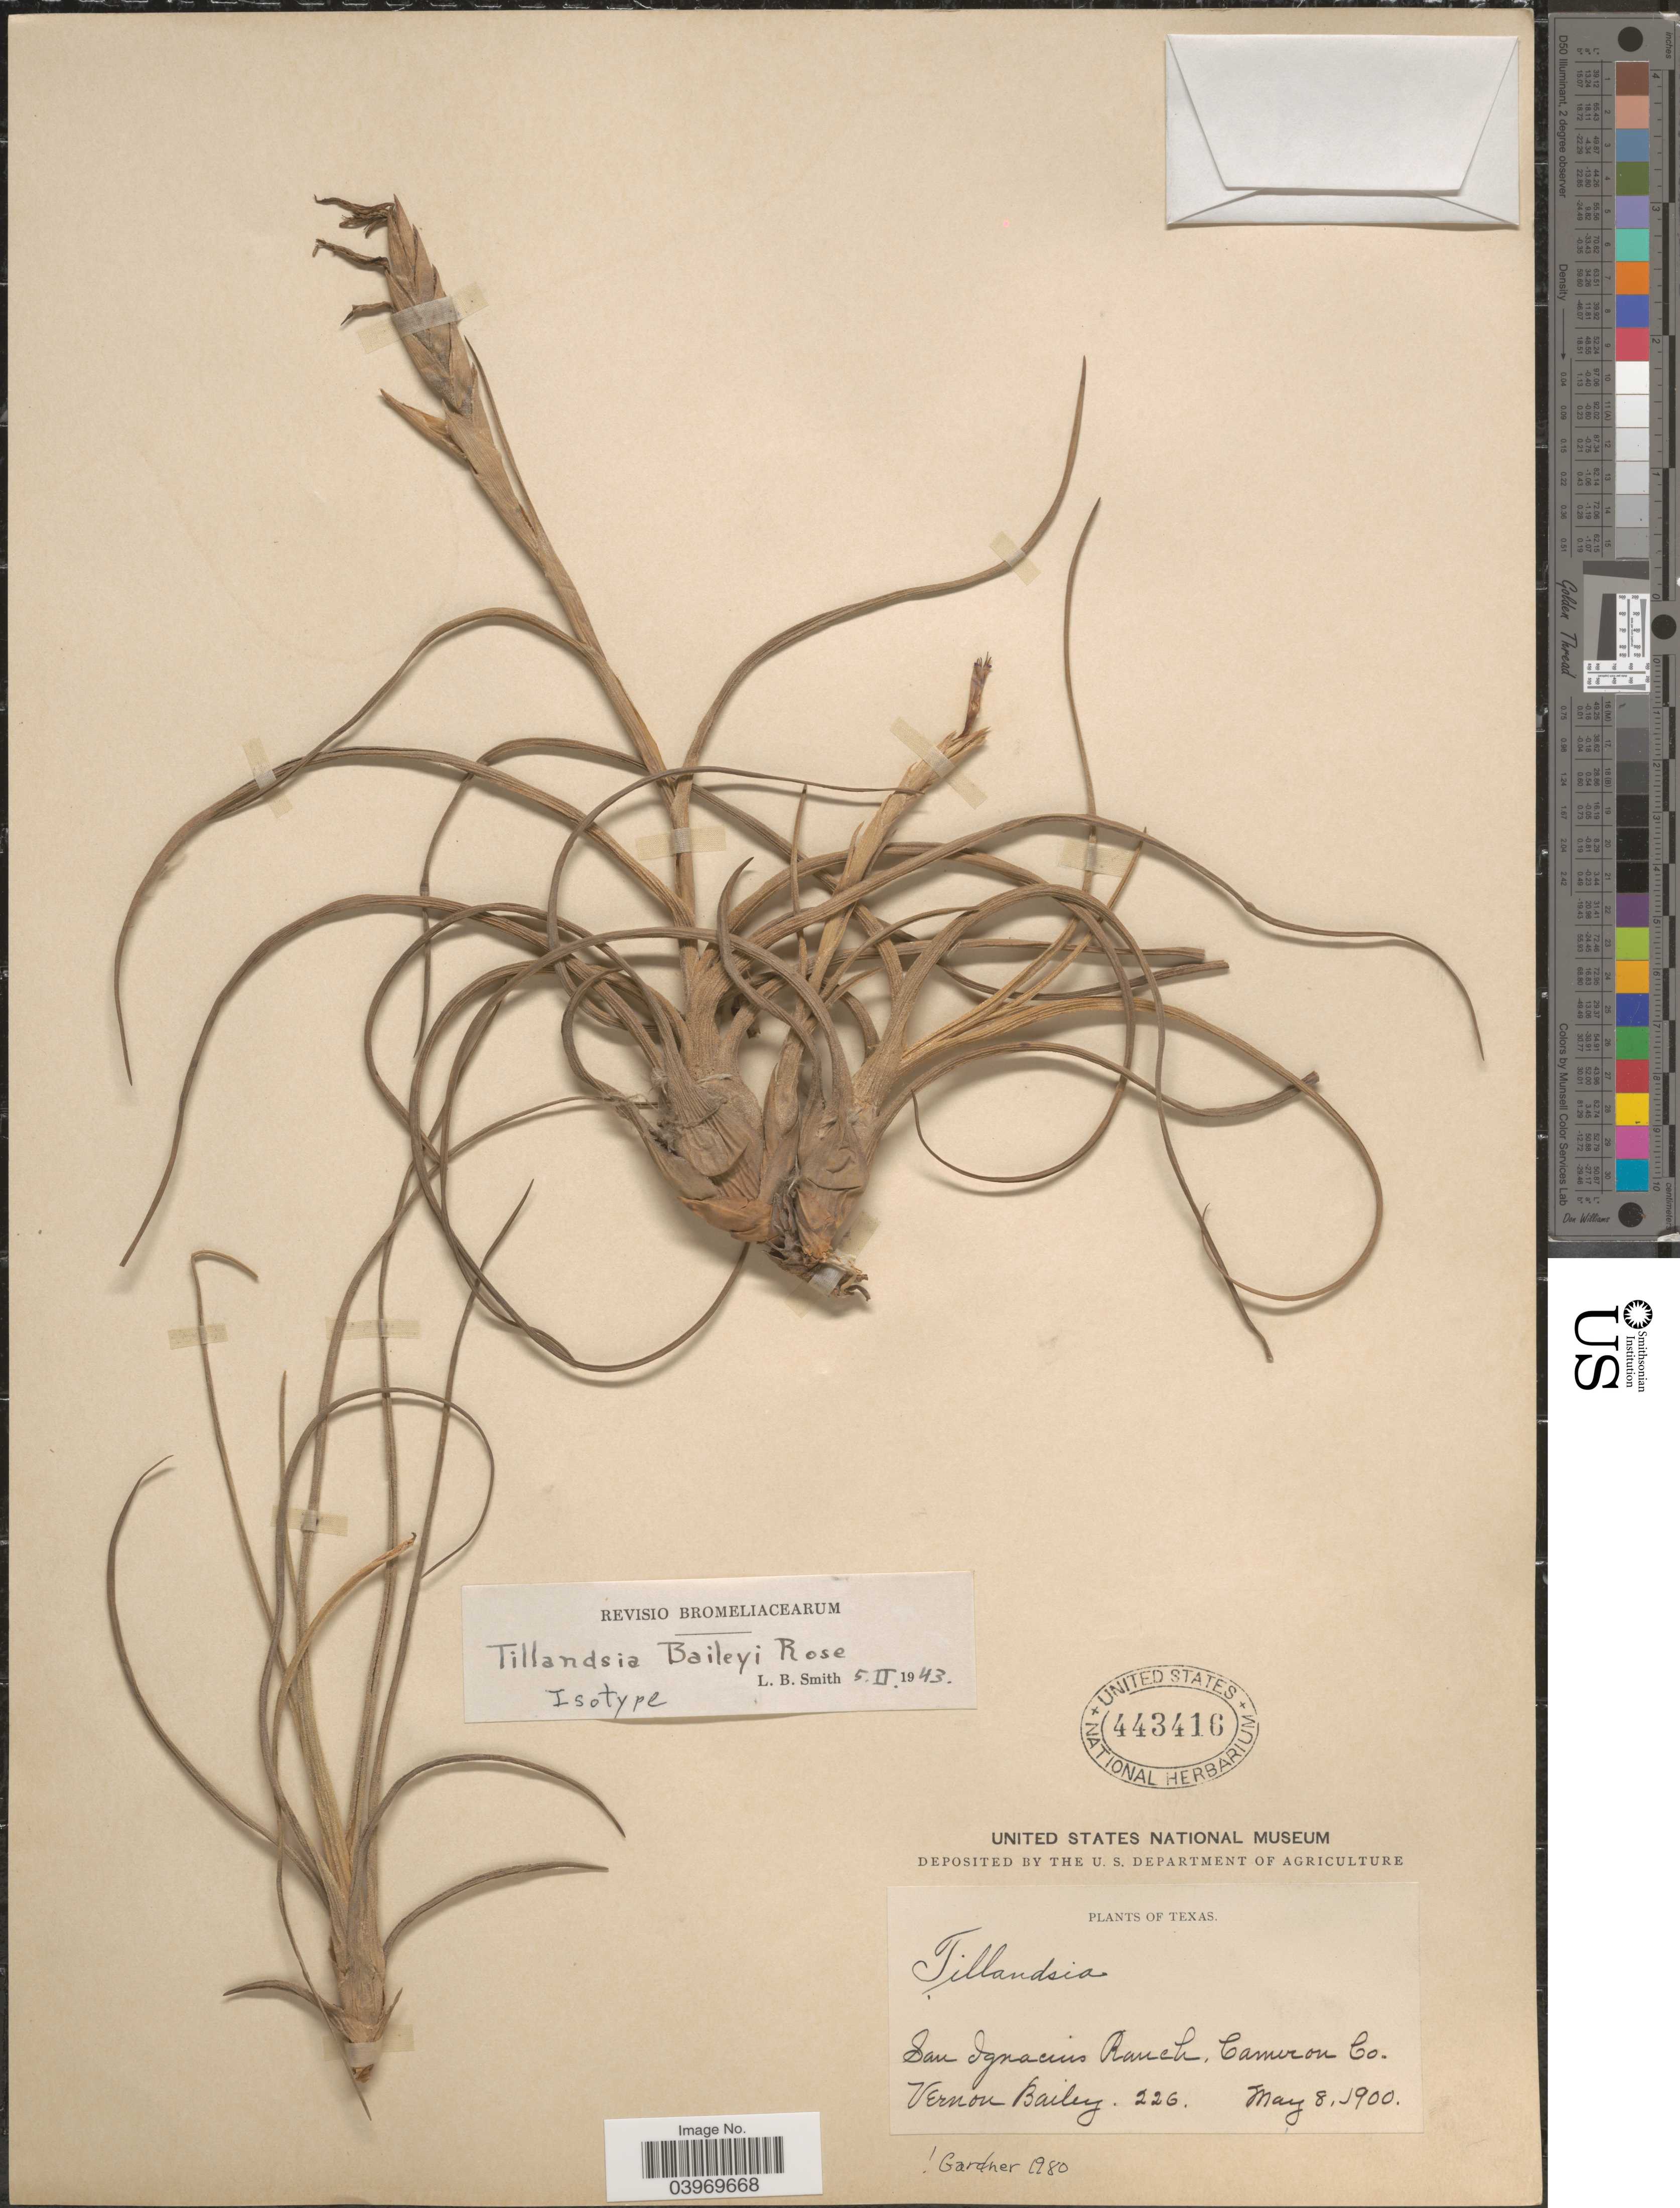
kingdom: Plantae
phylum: Tracheophyta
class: Liliopsida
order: Poales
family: Bromeliaceae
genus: Tillandsia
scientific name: Tillandsia baileyi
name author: Rose ex Small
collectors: V. O. Bailey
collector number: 226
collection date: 1900-05-08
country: United States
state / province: Texas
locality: San Ignacius Ranch, Cameron Co.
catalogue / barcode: US 443416